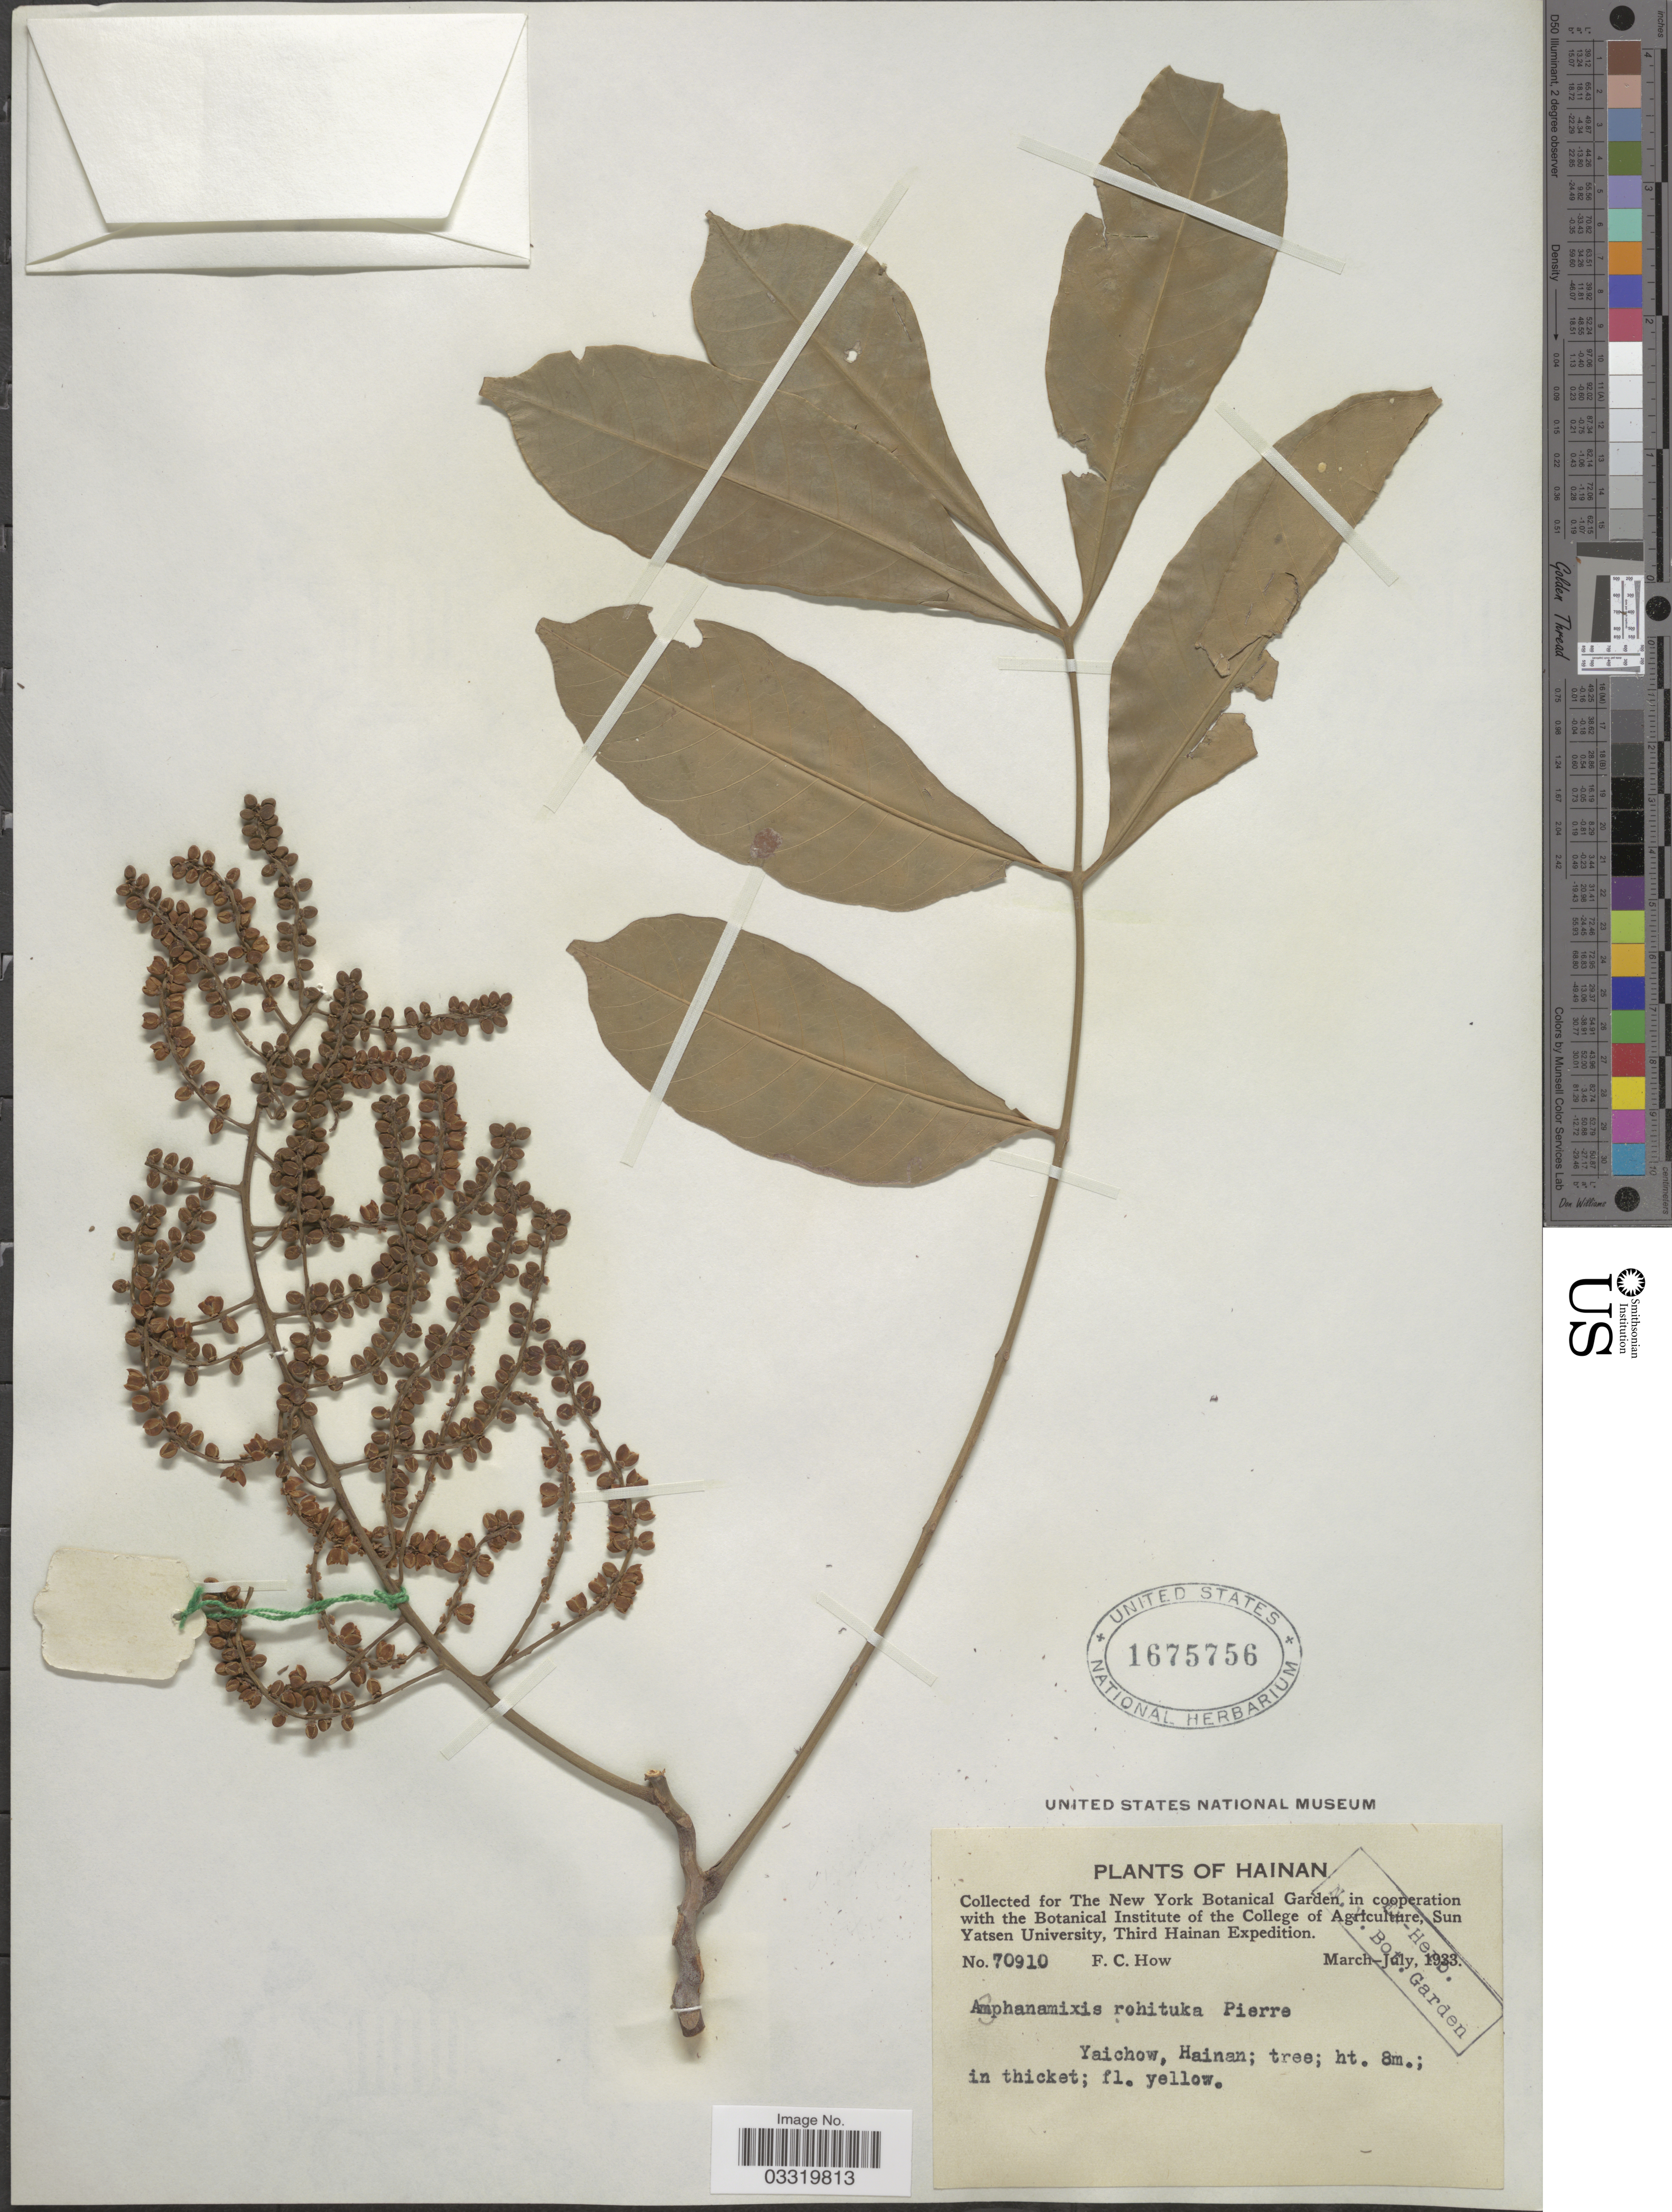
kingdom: Plantae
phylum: Tracheophyta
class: Magnoliopsida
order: Sapindales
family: Meliaceae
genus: Aphanamixis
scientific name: Aphanamixis polystachya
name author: (Wall.) R. Parker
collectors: F. C. How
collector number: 70910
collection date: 1933-03/1933-07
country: China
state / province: Hainan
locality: Yaichow, Hainan.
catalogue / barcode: US 1675756